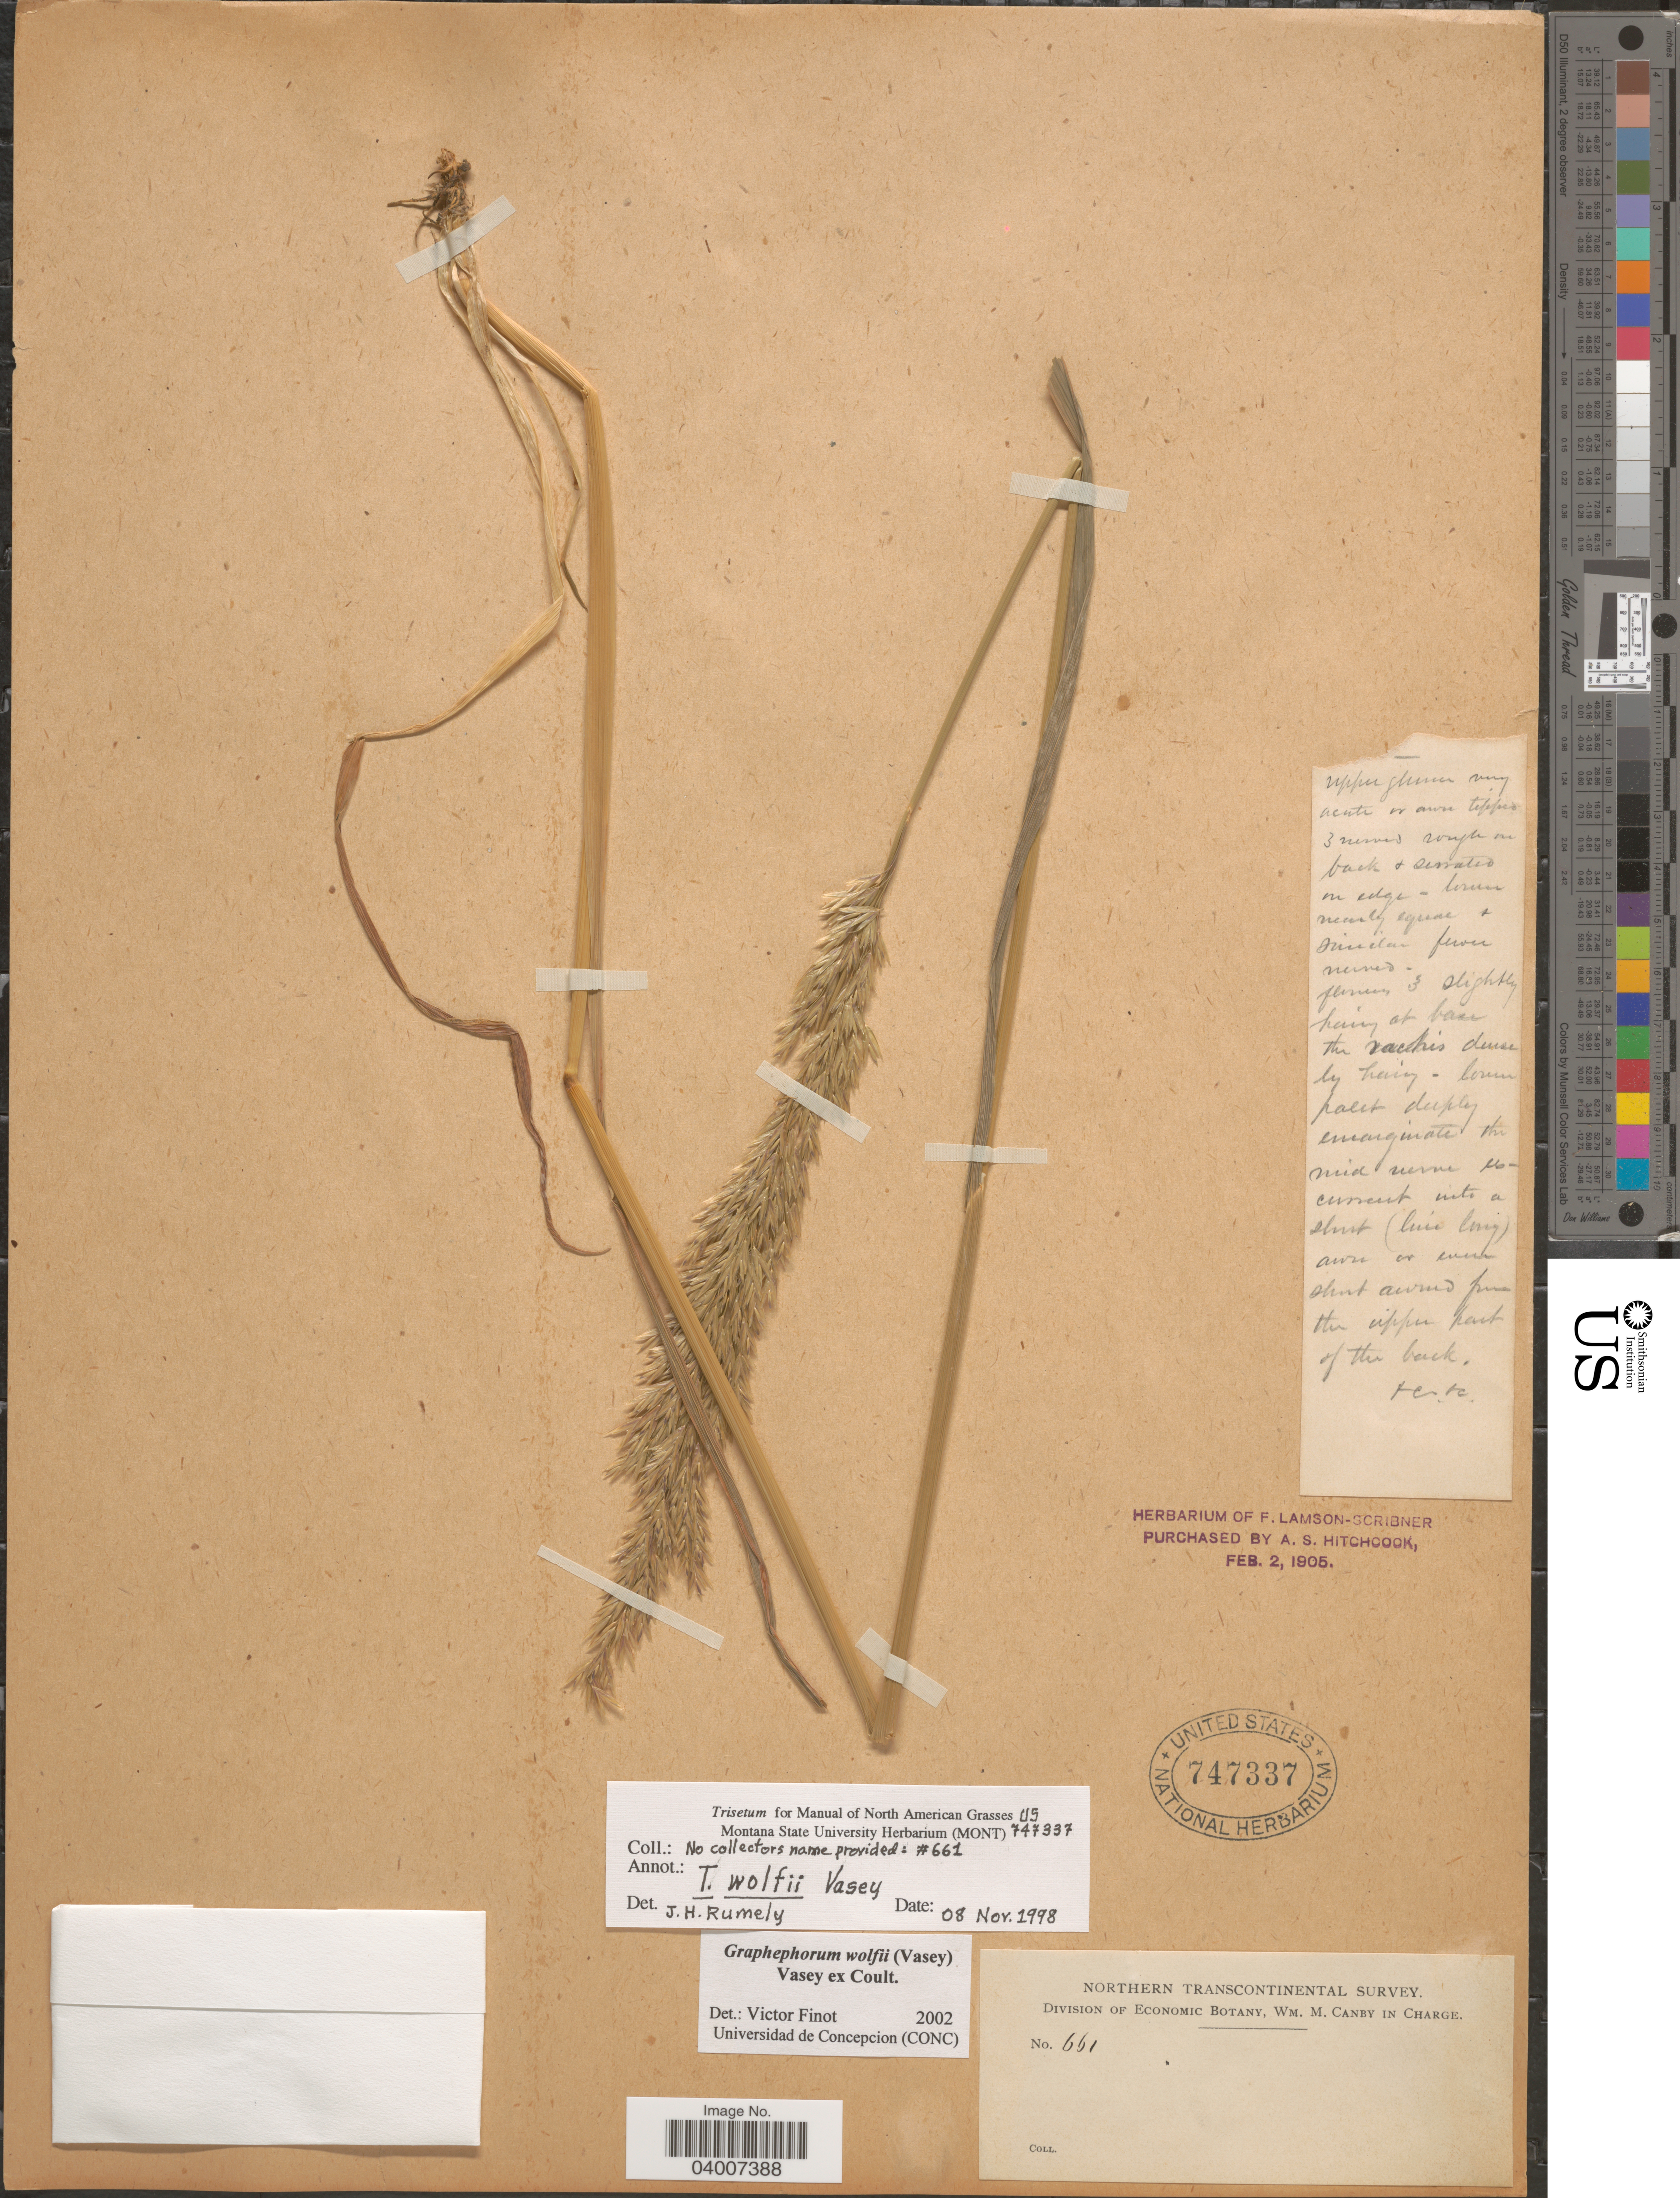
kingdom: Plantae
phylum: Tracheophyta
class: Liliopsida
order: Poales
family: Poaceae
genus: Graphephorum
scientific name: Graphephorum wolfii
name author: (E. Fourn.) Vasey ex Coult.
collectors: W. Canby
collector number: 661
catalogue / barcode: US 747337